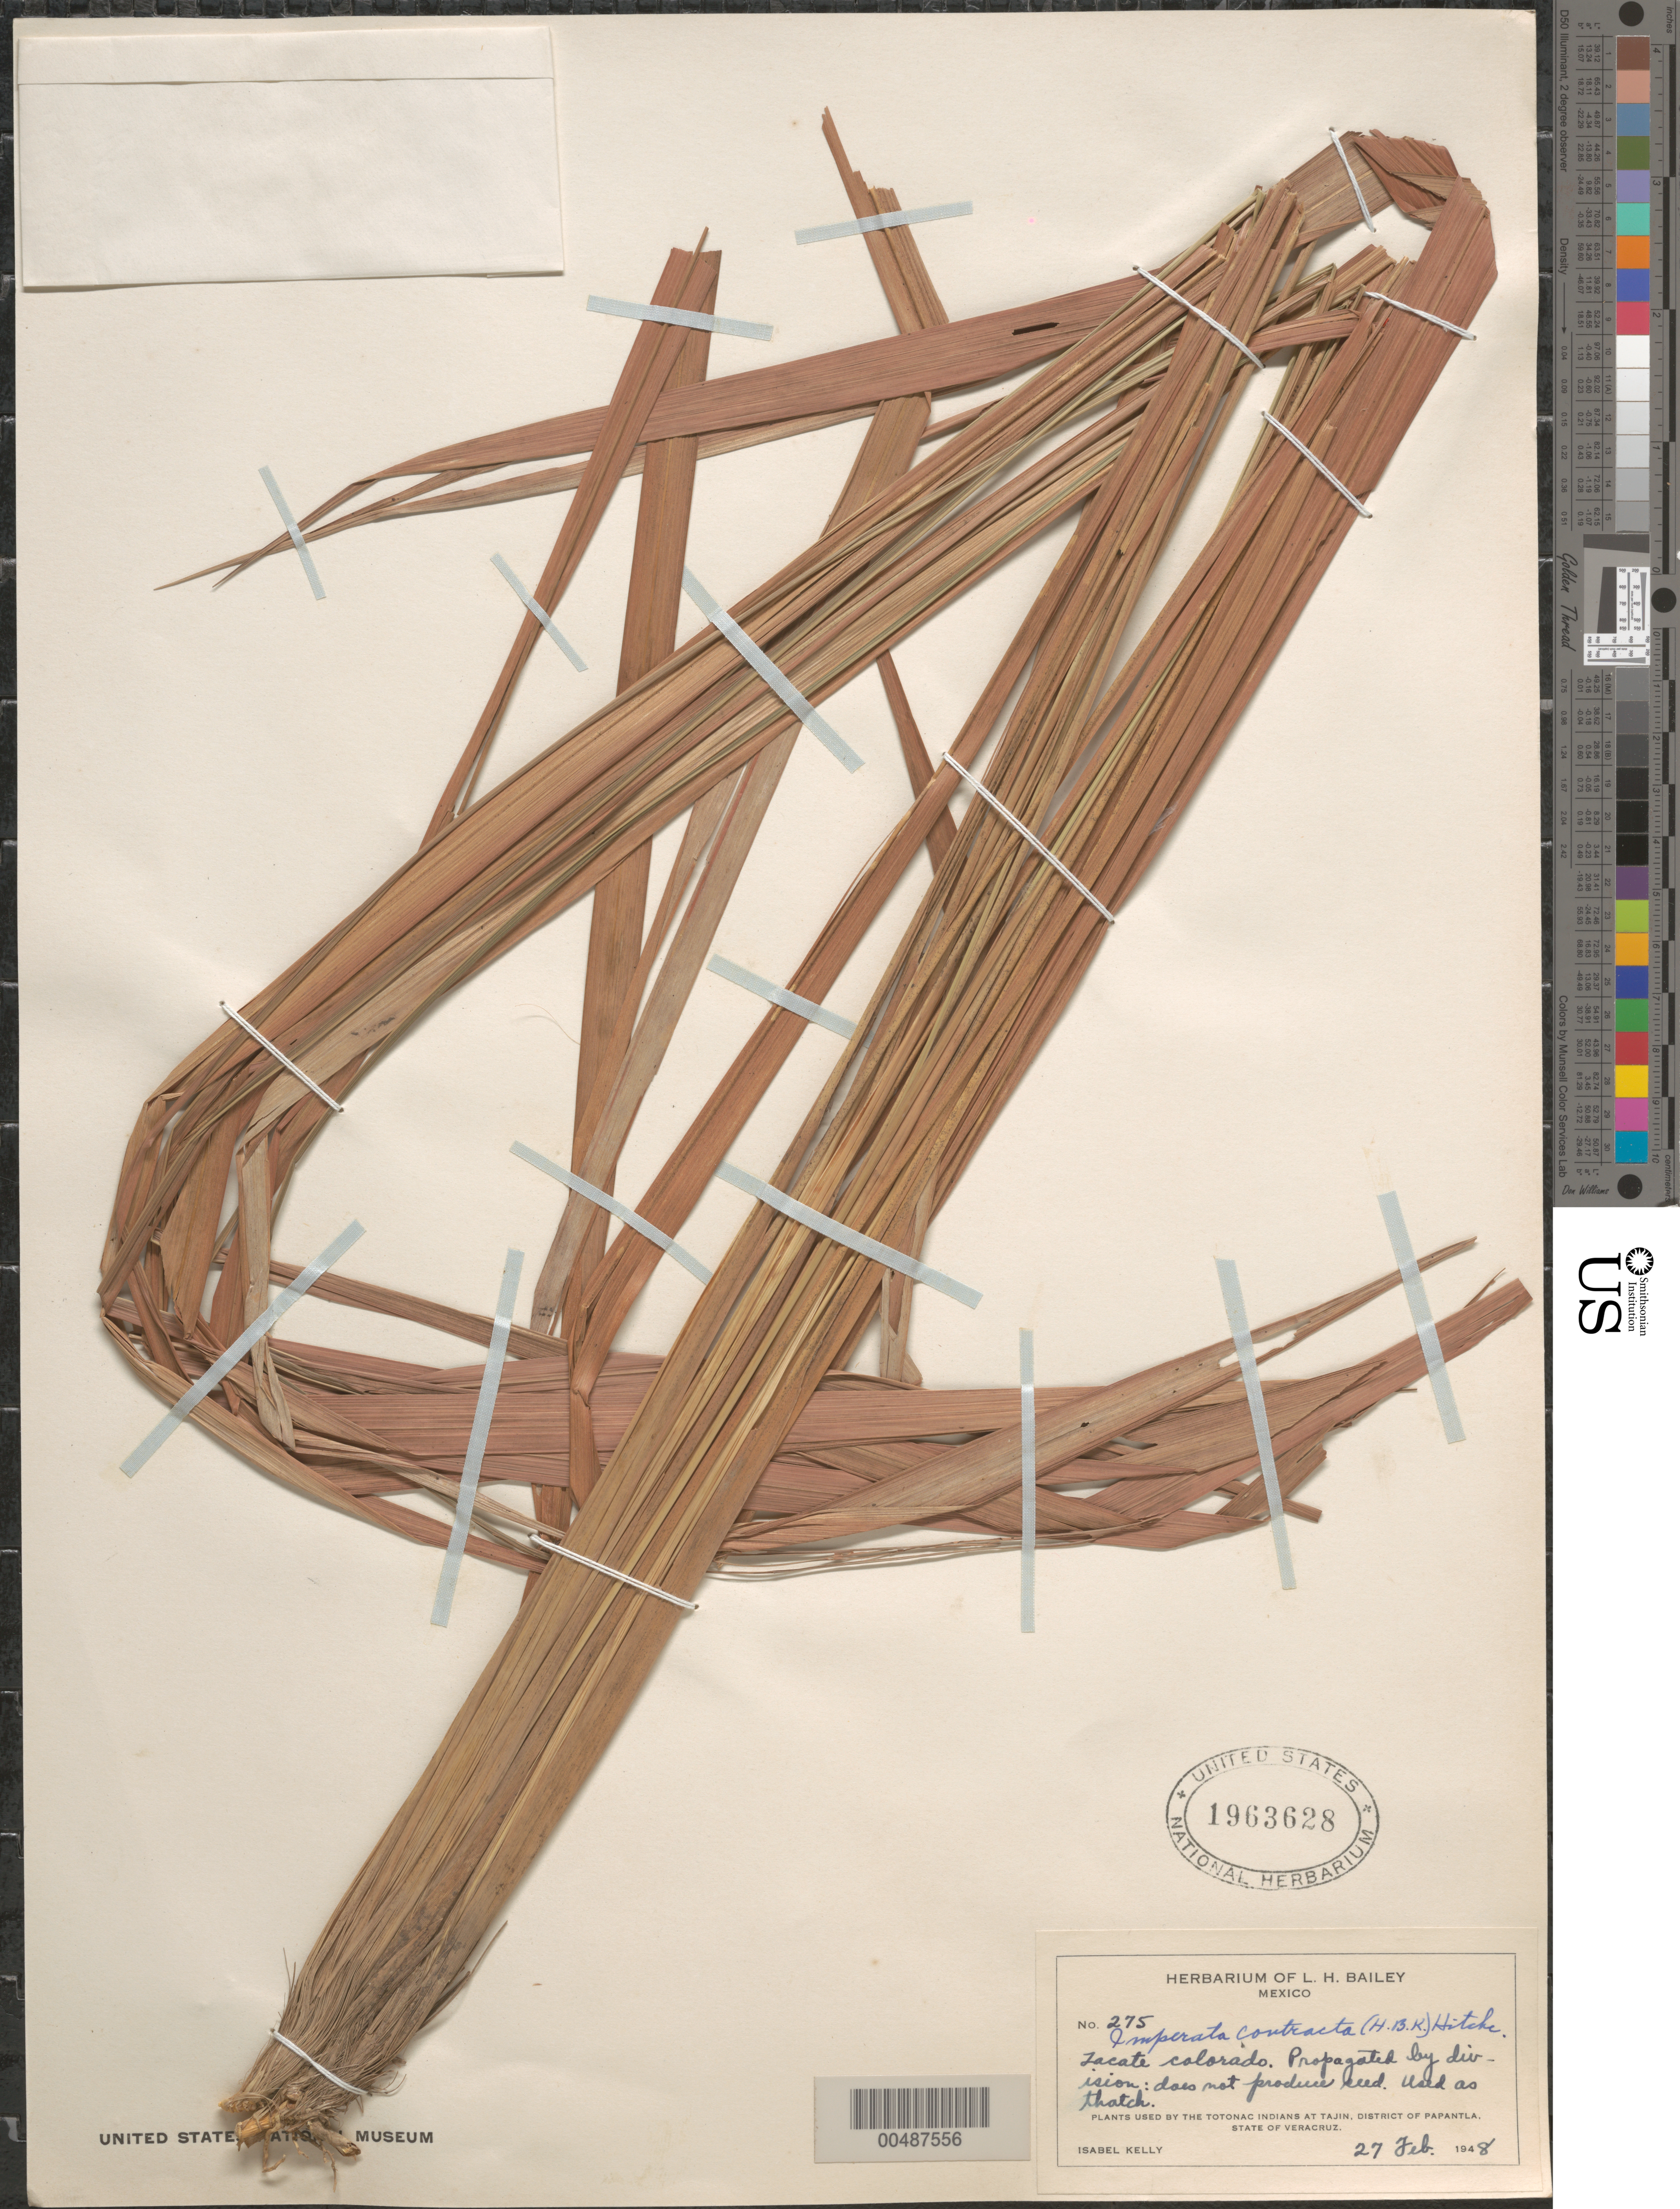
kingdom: Plantae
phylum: Tracheophyta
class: Liliopsida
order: Poales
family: Poaceae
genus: Imperata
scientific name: Imperata contracta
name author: (Kunth) Hitchc.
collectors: I. Kelly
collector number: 275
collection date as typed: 27 Feb 1948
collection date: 1948-02-27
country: Mexico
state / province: Veracruz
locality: At Tajin, Dist of Papantla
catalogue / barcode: US 1963628